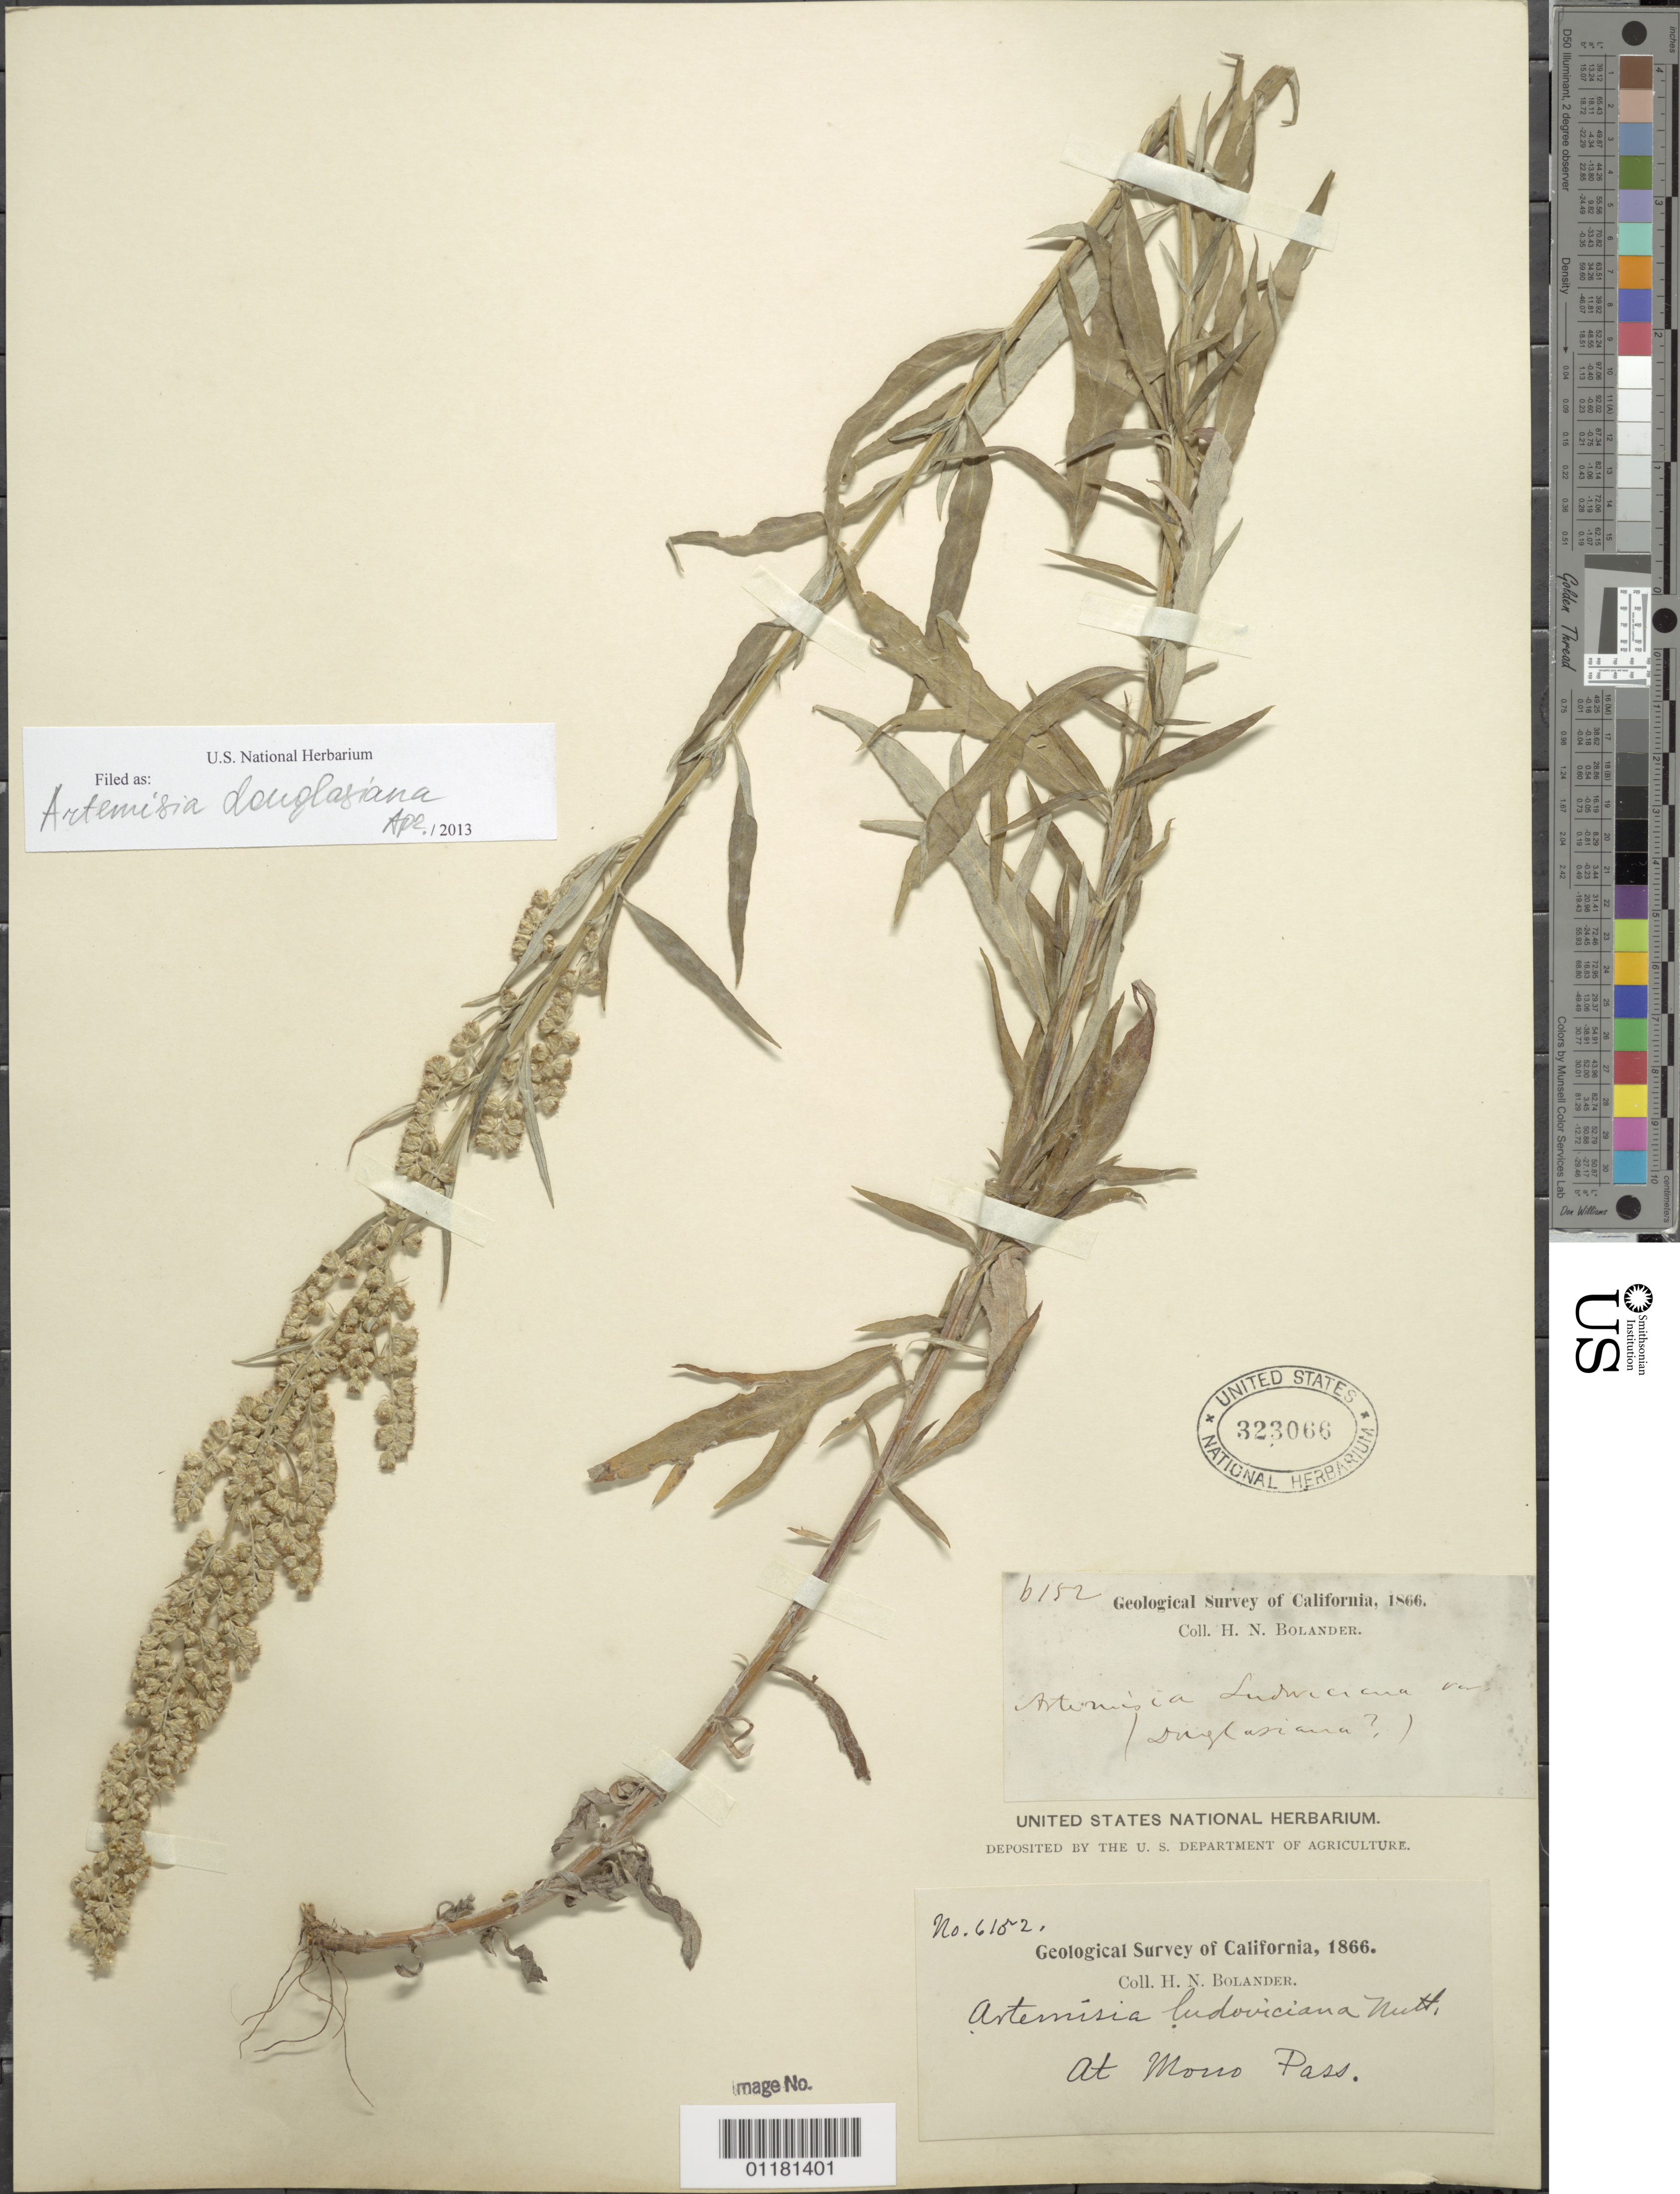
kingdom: Plantae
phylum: Tracheophyta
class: Magnoliopsida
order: Asterales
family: Asteraceae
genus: Artemisia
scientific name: Artemisia douglasiana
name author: Besser ex Hook.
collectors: H. Bolander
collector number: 6152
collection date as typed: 1866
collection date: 1866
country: United States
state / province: California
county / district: Mono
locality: Mono Pass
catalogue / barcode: US 323066